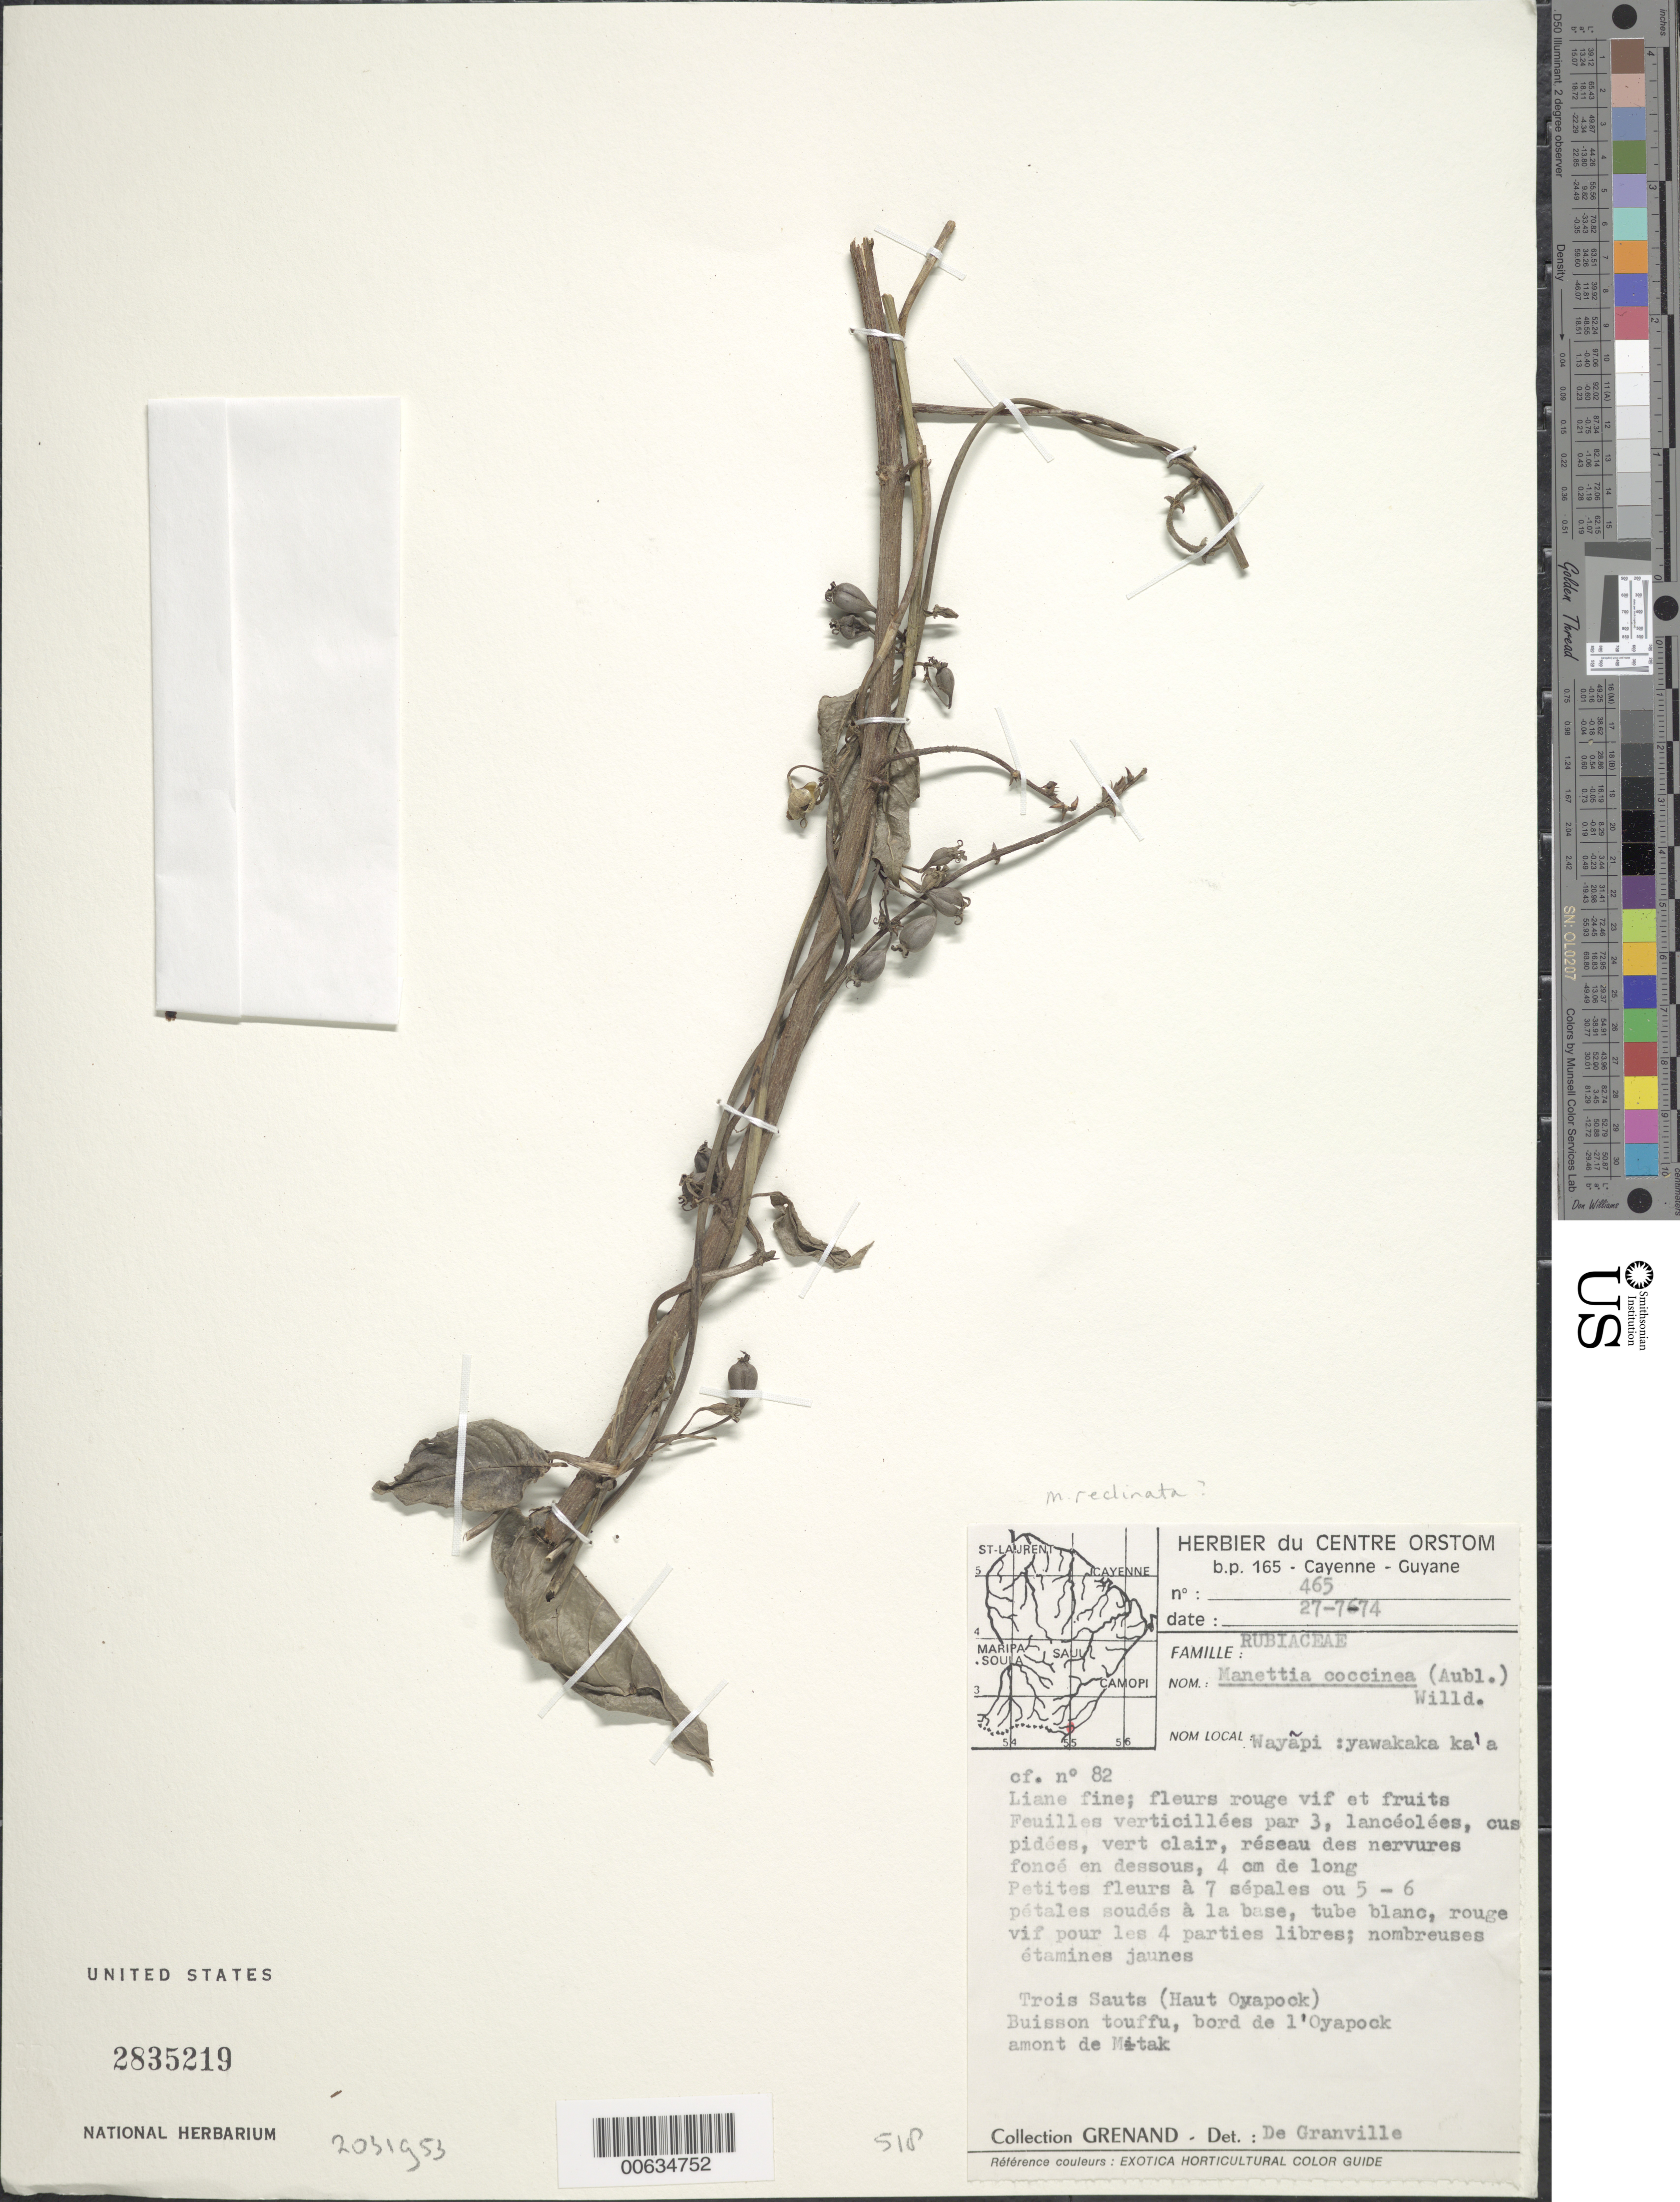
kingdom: Plantae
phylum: Tracheophyta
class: Magnoliopsida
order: Gentianales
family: Rubiaceae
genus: Manettia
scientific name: Manettia reclinata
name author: L.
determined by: Delprete, P. G., Herb. de Guyane Cay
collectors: P. Grenand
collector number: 465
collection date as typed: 27-Jul-74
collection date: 1974-07-27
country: French Guiana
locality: Trois Sauts (Haut Oyapock), bord de l'Oyapick amont de Mitak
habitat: Buisson touffu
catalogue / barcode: US 2835219